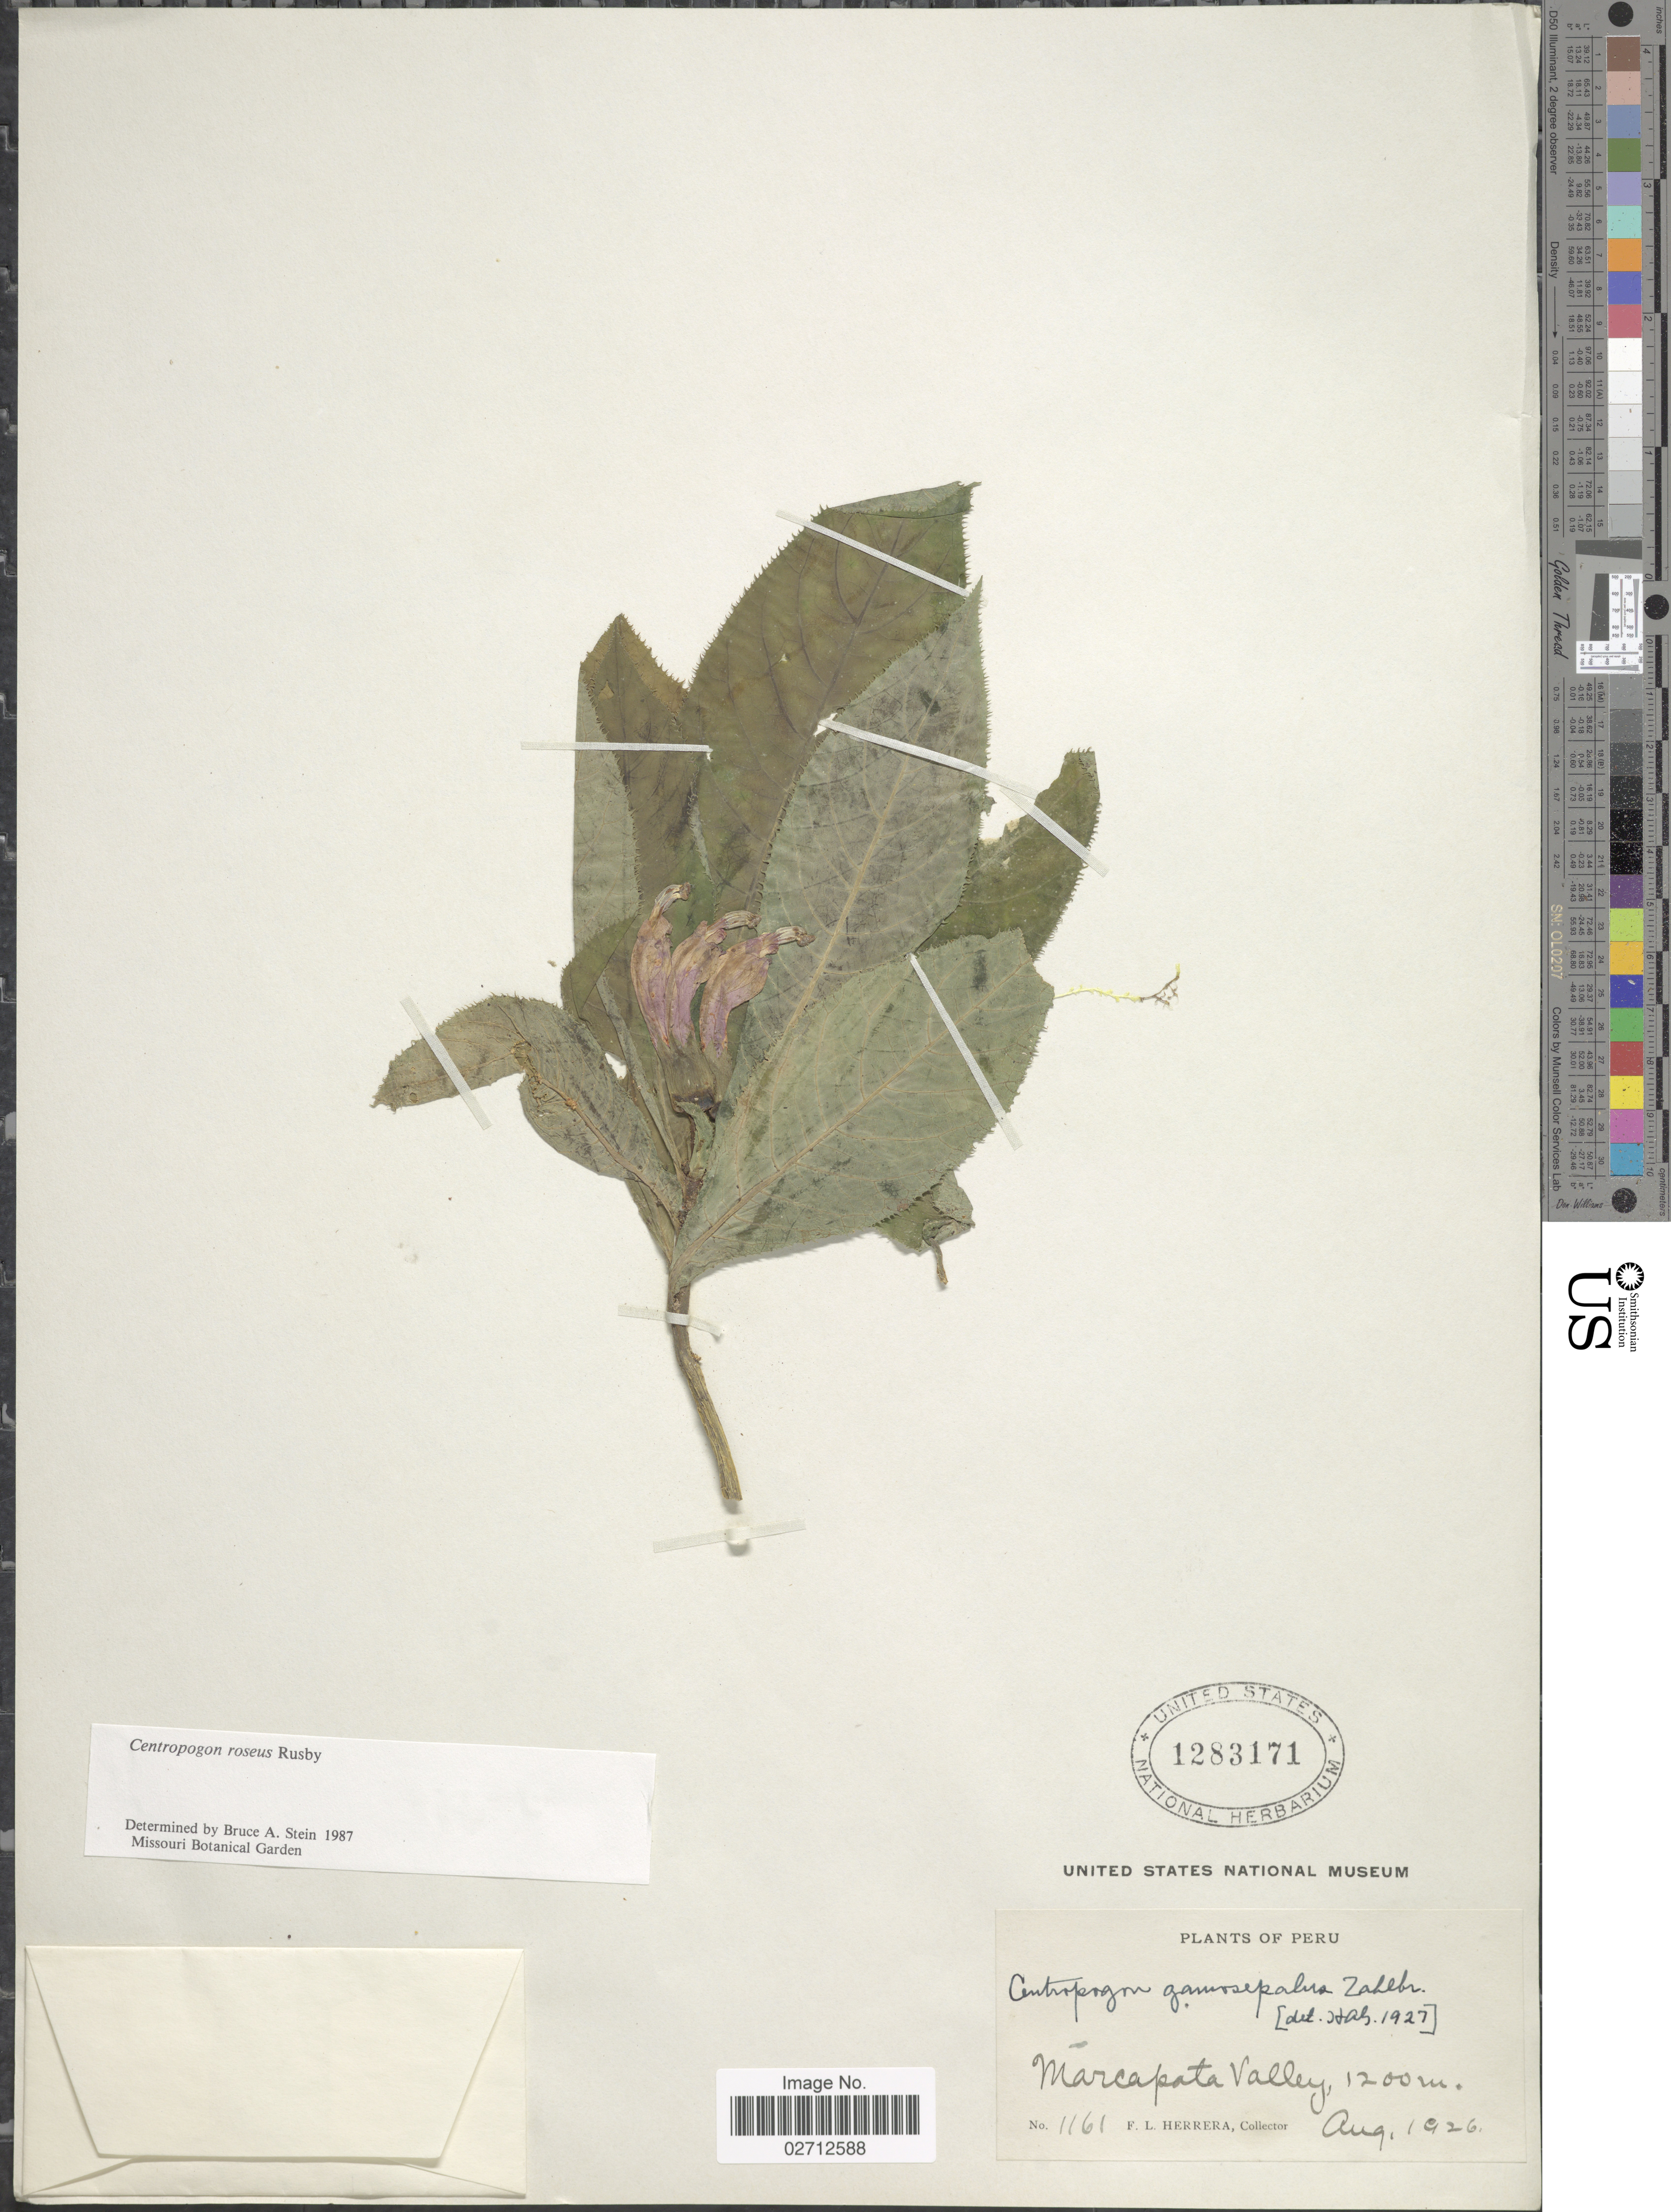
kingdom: Plantae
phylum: Tracheophyta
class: Magnoliopsida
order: Asterales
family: Campanulaceae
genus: Centropogon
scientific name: Centropogon roseus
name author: Rusby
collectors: F. L. Herrera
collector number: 1161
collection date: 1926-08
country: Peru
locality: Marcapata Valley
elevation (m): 1200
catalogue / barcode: US 1283171